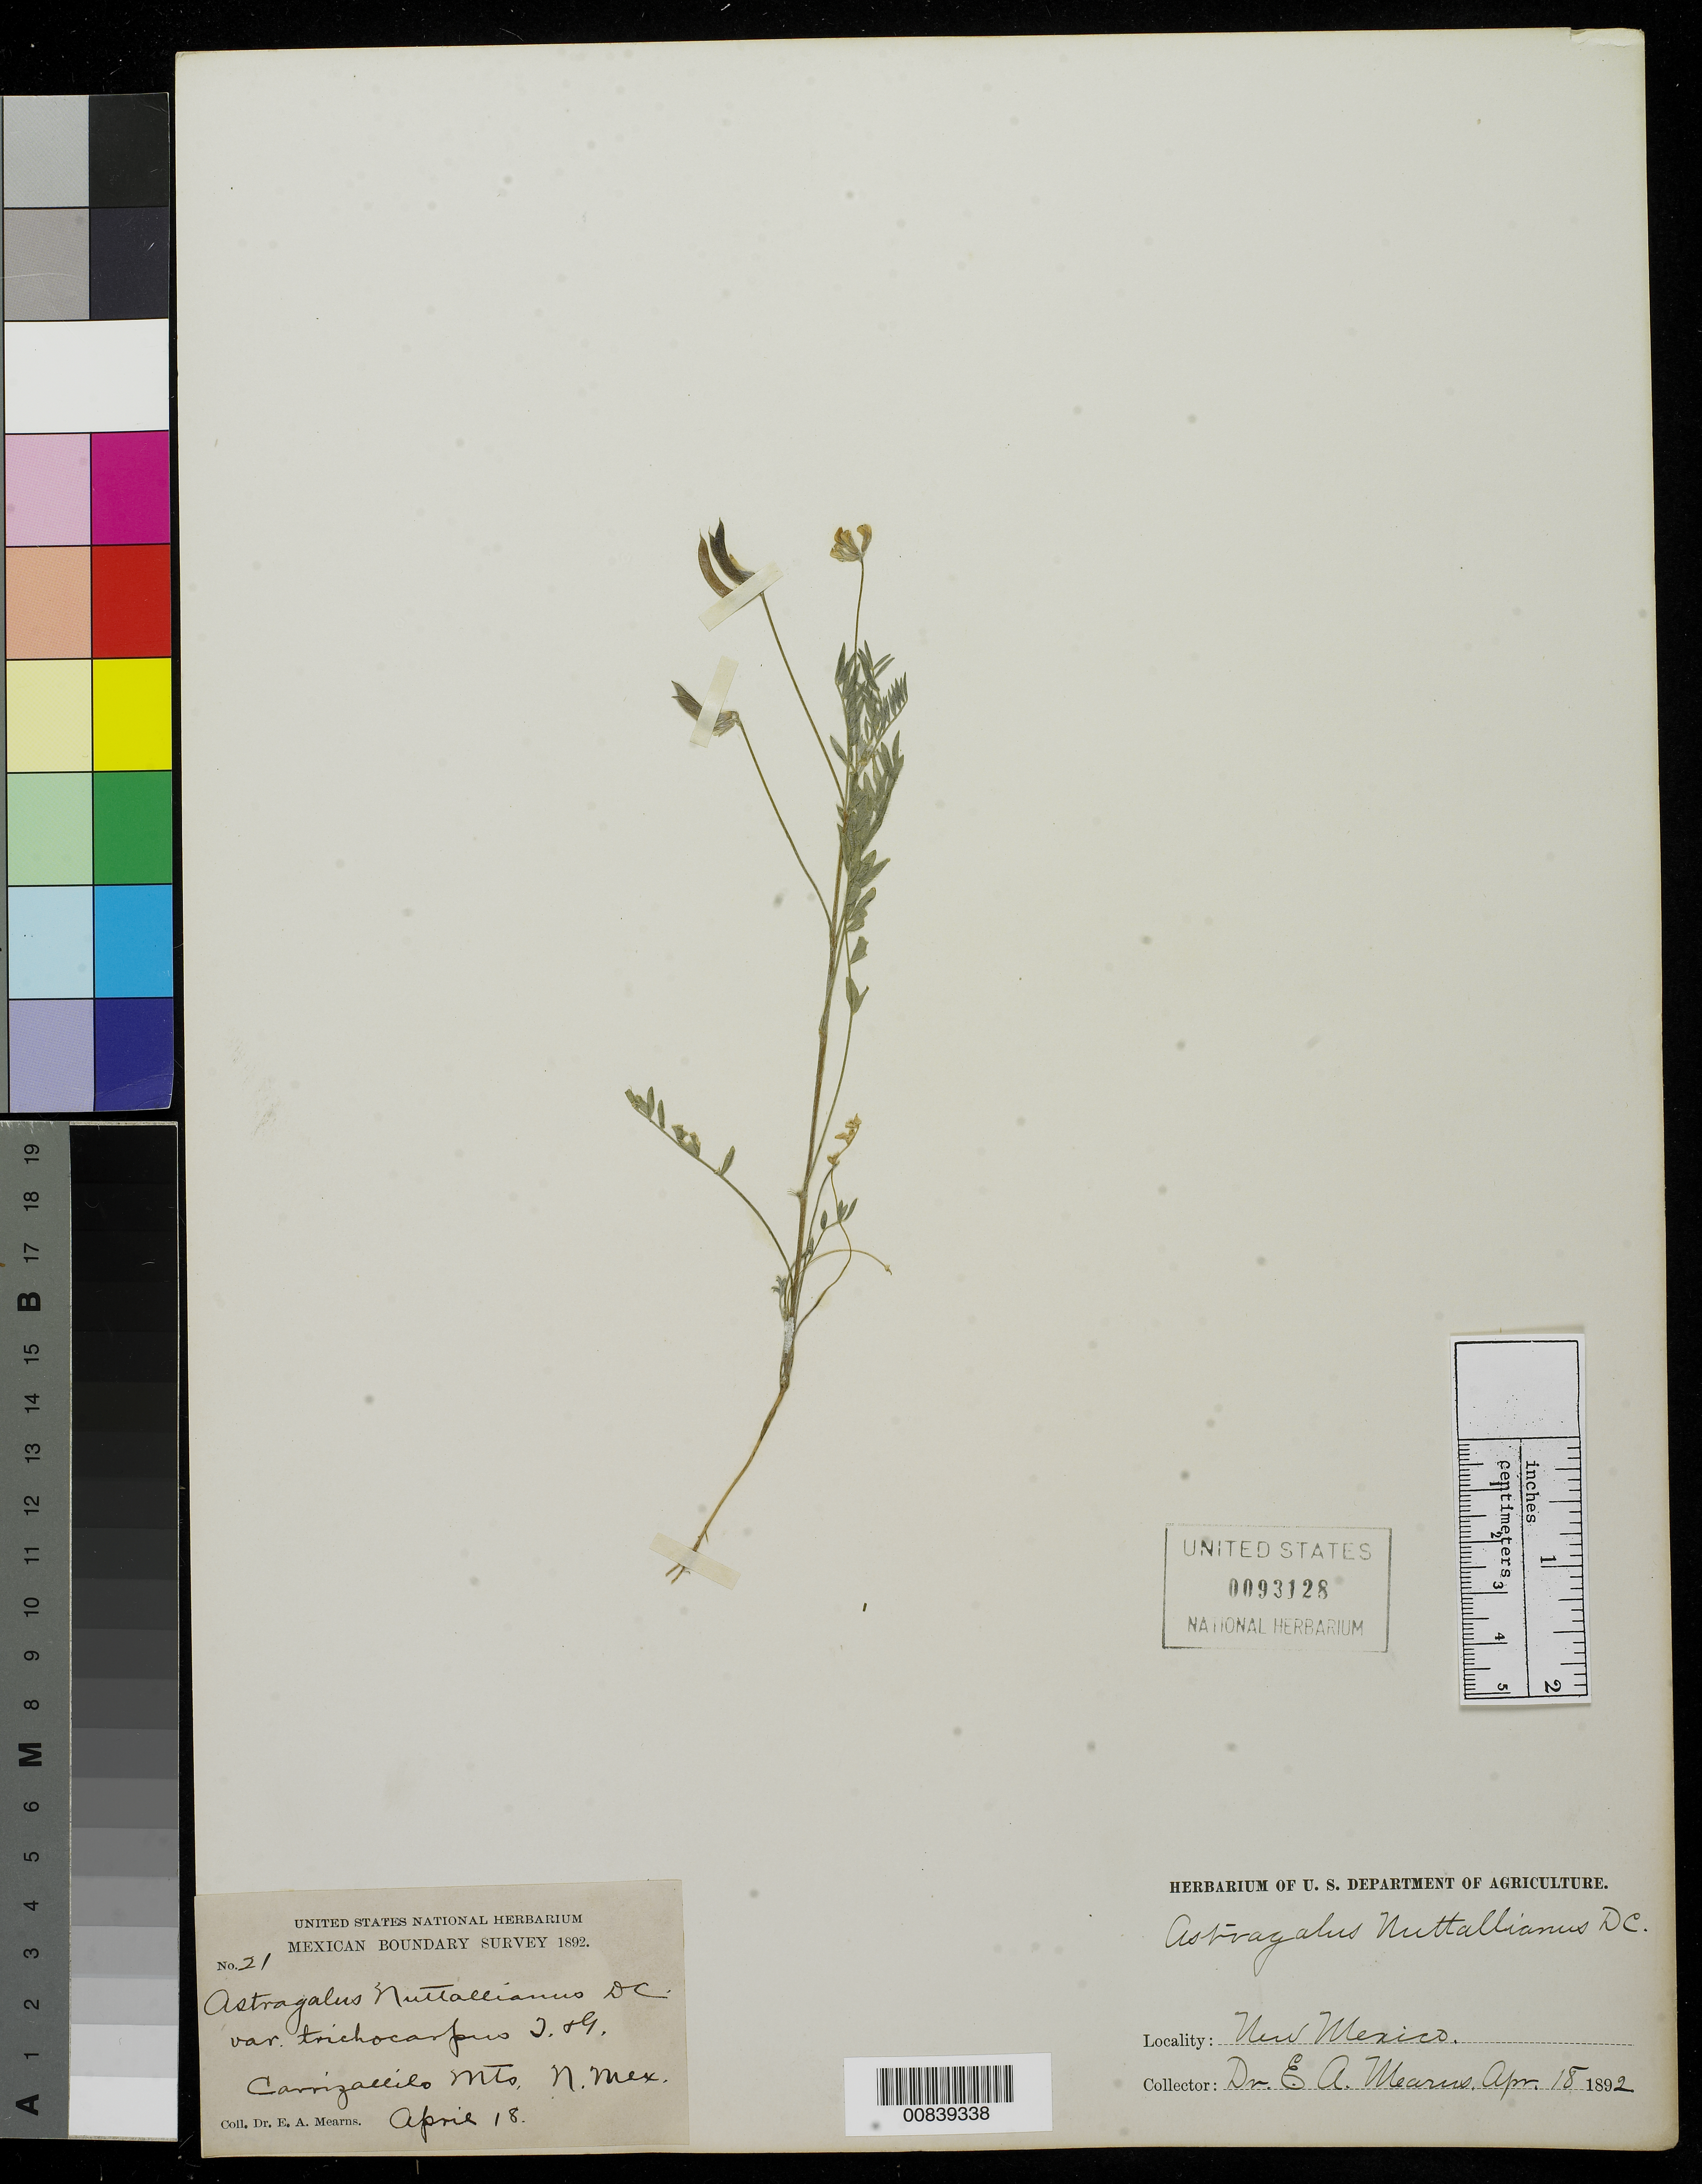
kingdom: Plantae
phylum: Tracheophyta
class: Magnoliopsida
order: Fabales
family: Fabaceae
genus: Astragalus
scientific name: Astragalus nuttallianus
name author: DC.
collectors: E. A. Mearns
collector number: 21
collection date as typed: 18 Apr 1892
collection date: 1892-04-18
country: United States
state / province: New Mexico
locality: Carrizalillo Nts., New Mexico.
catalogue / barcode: US 93128